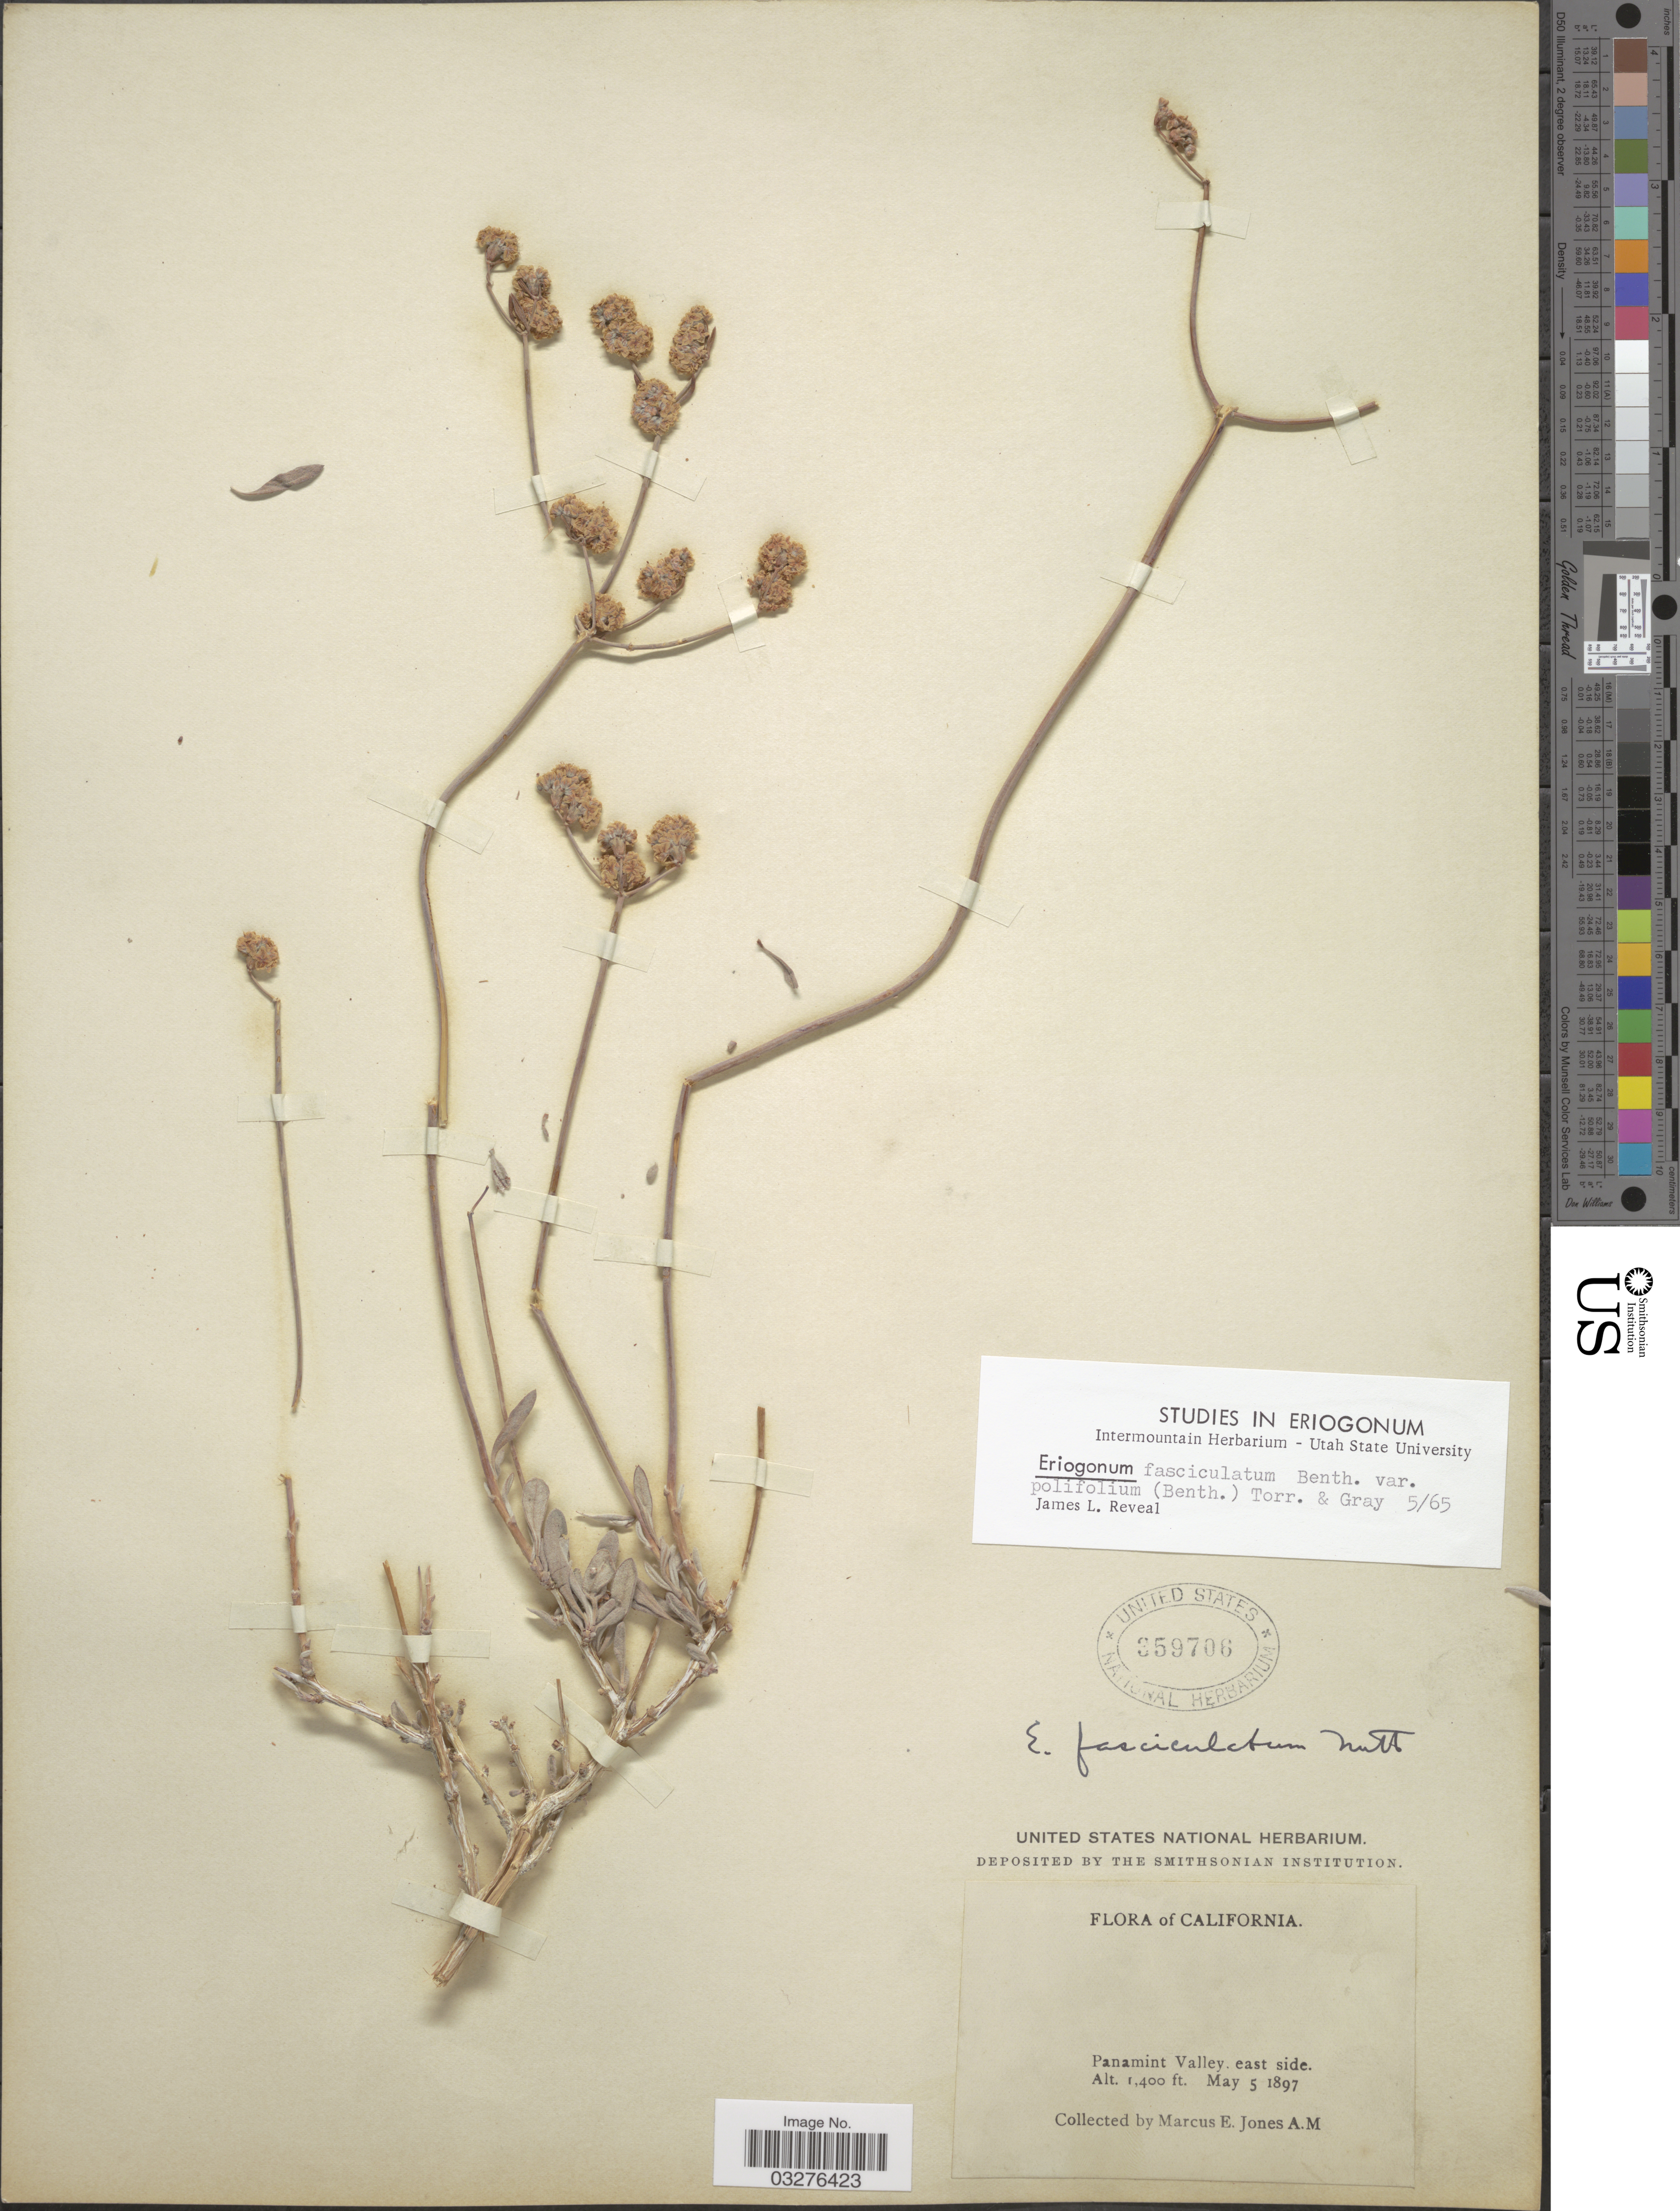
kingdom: Plantae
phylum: Tracheophyta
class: Magnoliopsida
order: Caryophyllales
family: Polygonaceae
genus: Eriogonum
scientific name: Eriogonum fasciculatum var. polifolium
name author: (Benth.) Torr. & A. Gray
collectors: M. E. Jones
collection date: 1897-05-05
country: United States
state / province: California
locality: Panamint Valley, east side.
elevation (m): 427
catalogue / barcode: US 359706